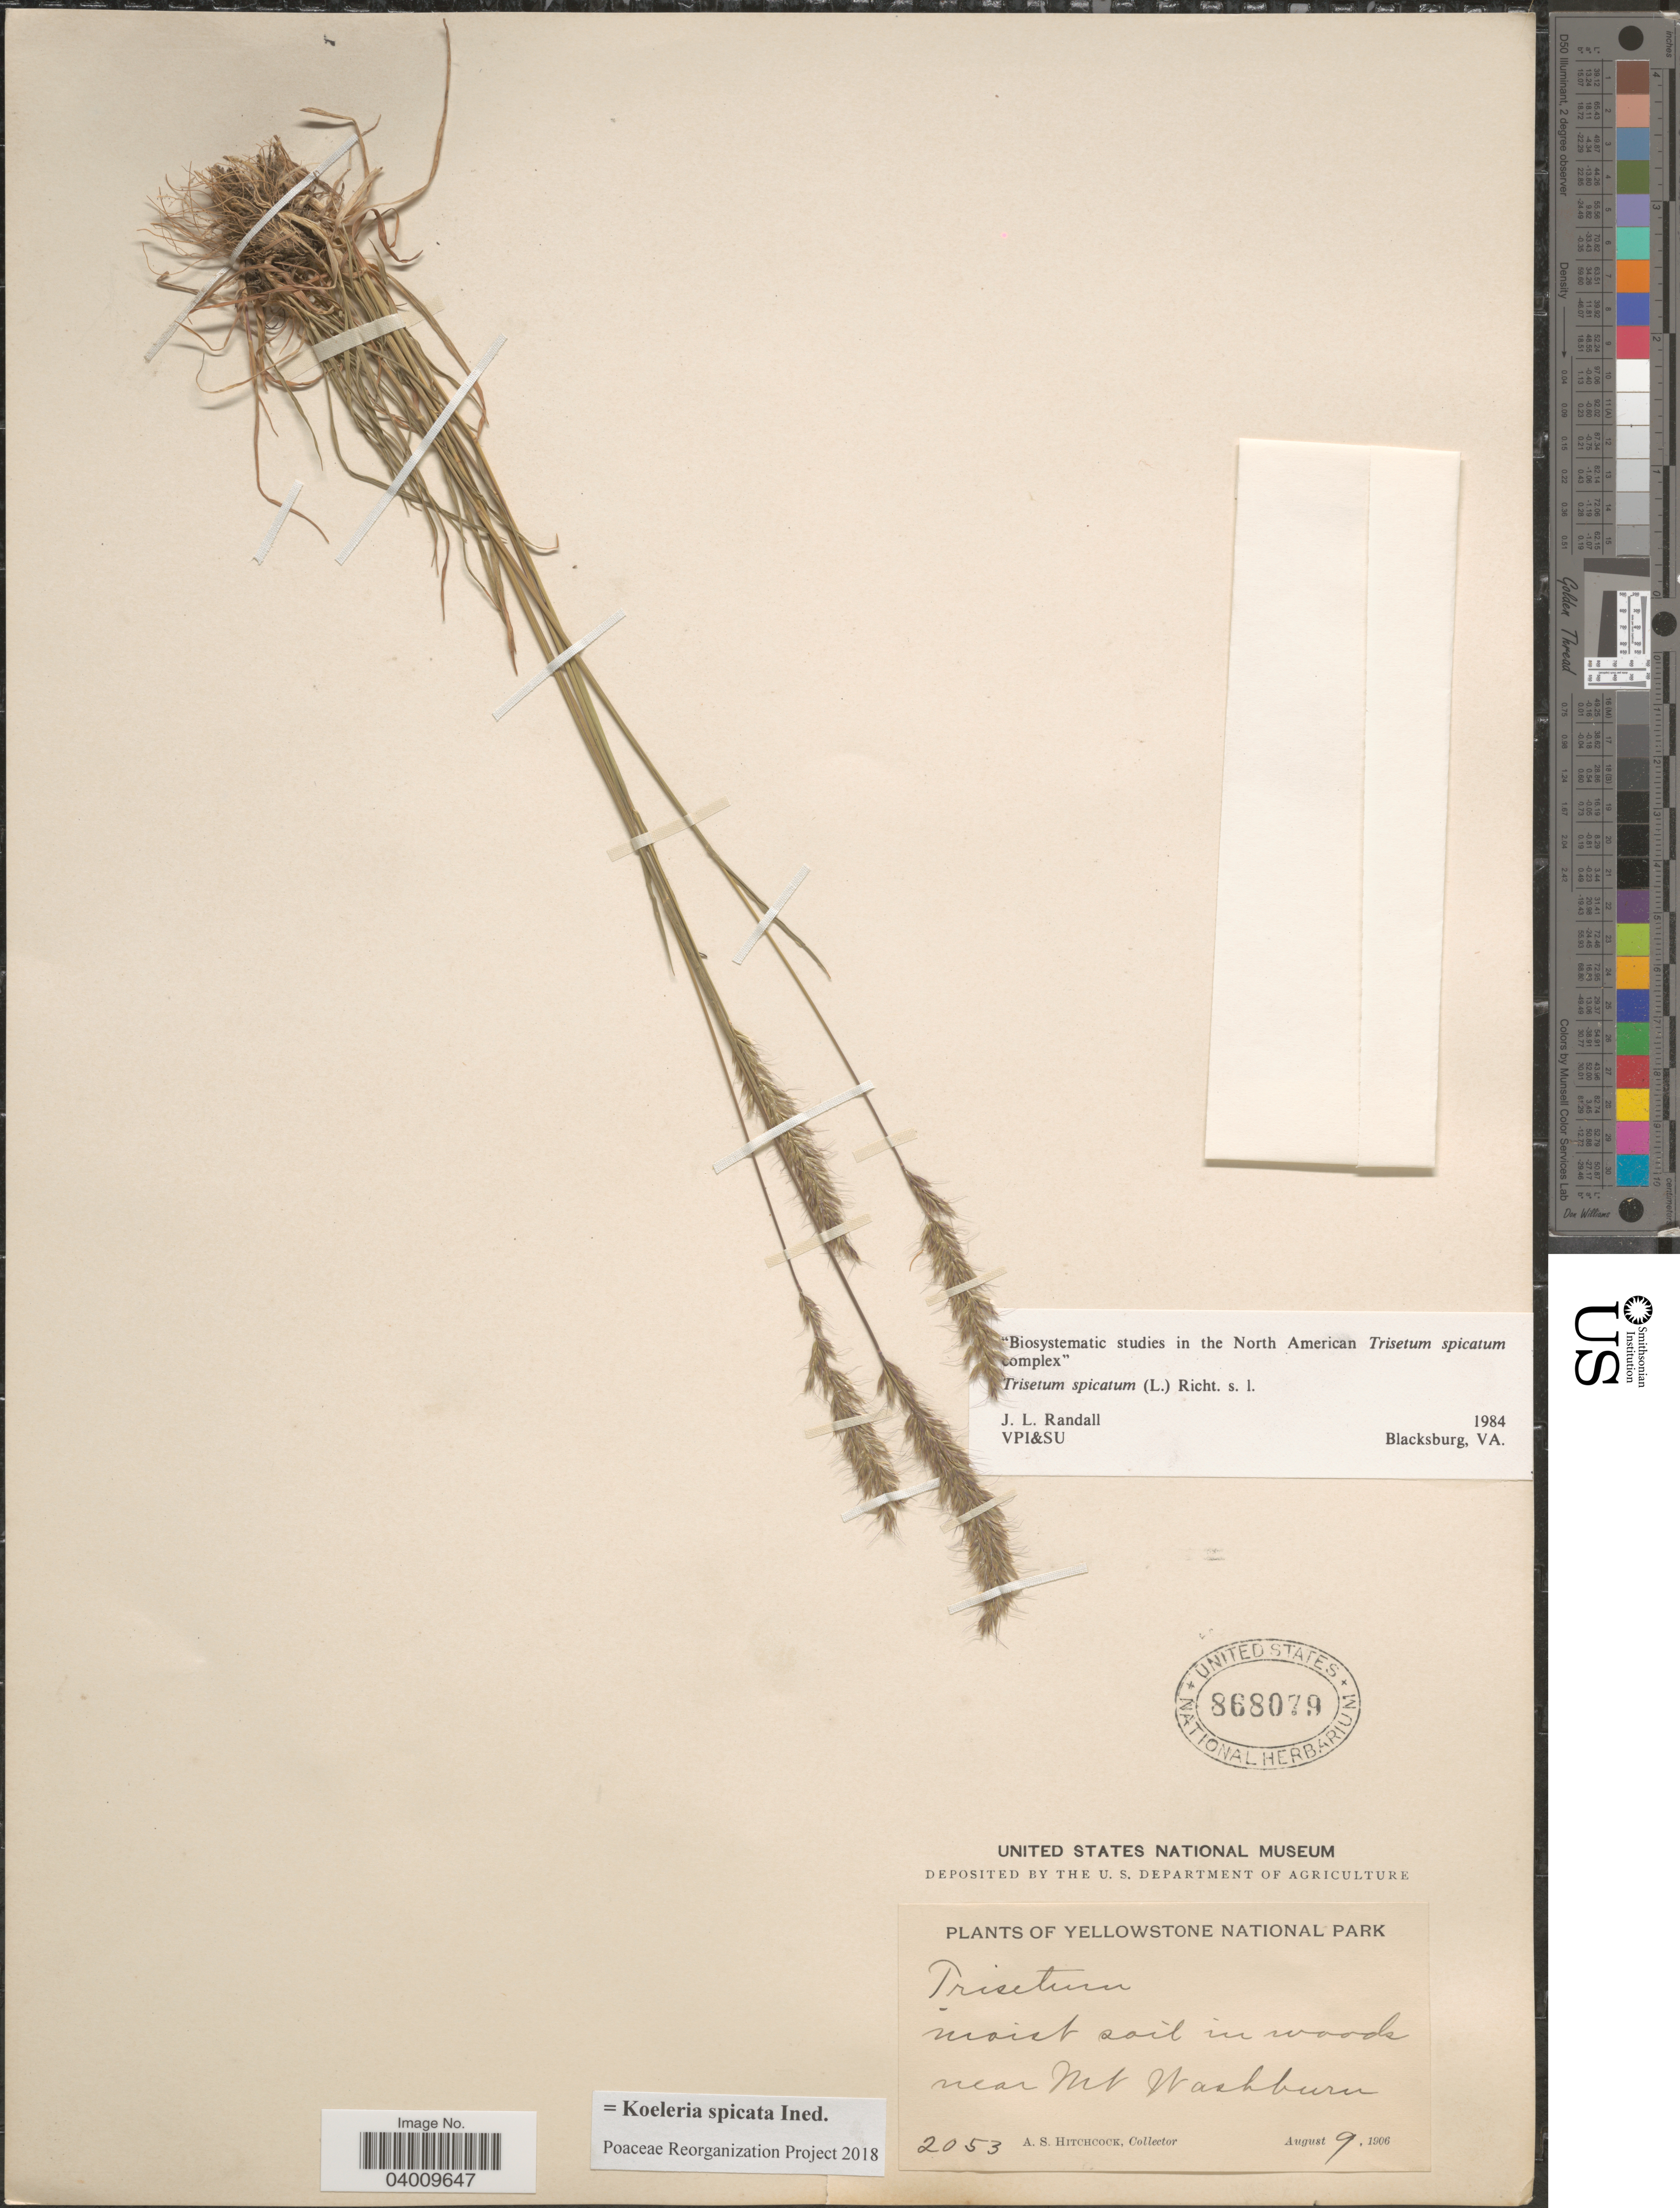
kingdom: Plantae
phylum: Tracheophyta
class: Liliopsida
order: Poales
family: Poaceae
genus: Koeleria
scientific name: Koeleria spicata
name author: (L.) Barberá et al.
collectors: A. S. Hitchcock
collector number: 2053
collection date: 1906-08-09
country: United States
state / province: Wyoming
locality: Yellowstone National Park. Moist soil in woods near Mt. Washburn.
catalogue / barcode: US 868079